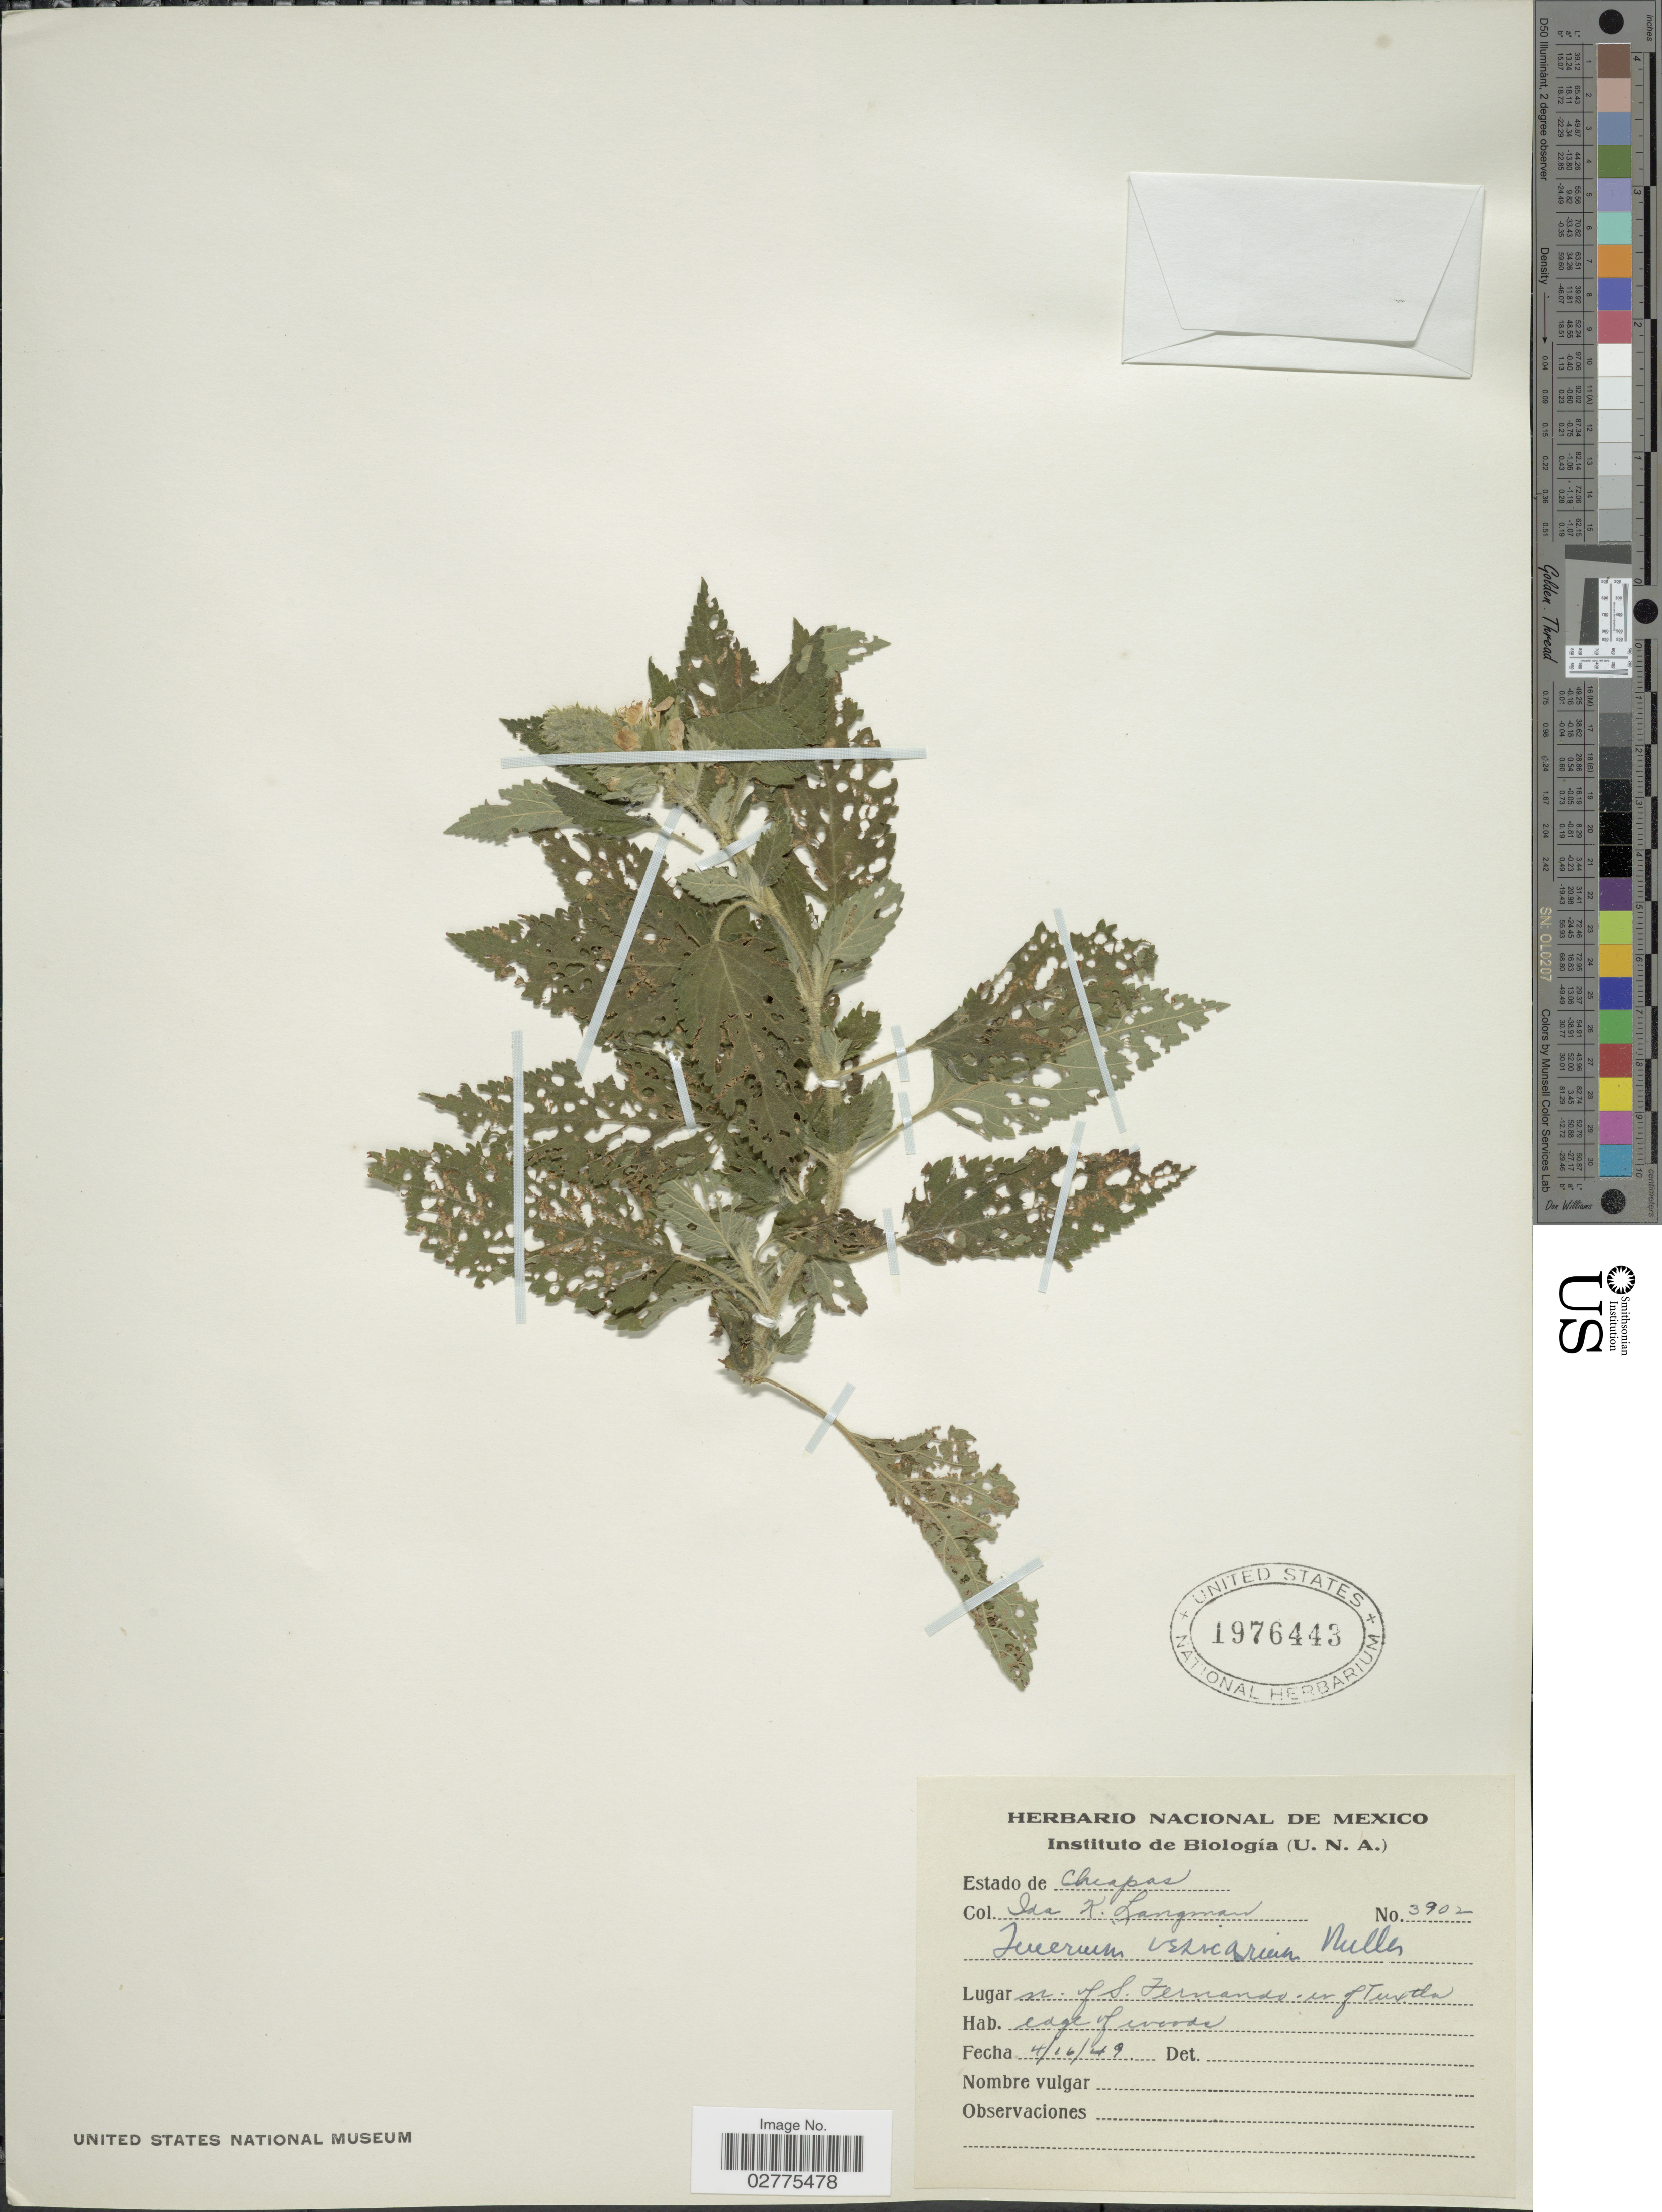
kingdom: Plantae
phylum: Tracheophyta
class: Magnoliopsida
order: Lamiales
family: Lamiaceae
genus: Teucrium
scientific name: Teucrium vesicarium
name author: Mill.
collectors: I. K. Langman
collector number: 3902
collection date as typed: Transcribed d/m/y: 16/4/49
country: Mexico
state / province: Chiapas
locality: Estado de Chiapas, n. of S. Fernando n of Tuxtla.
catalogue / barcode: US 1976443